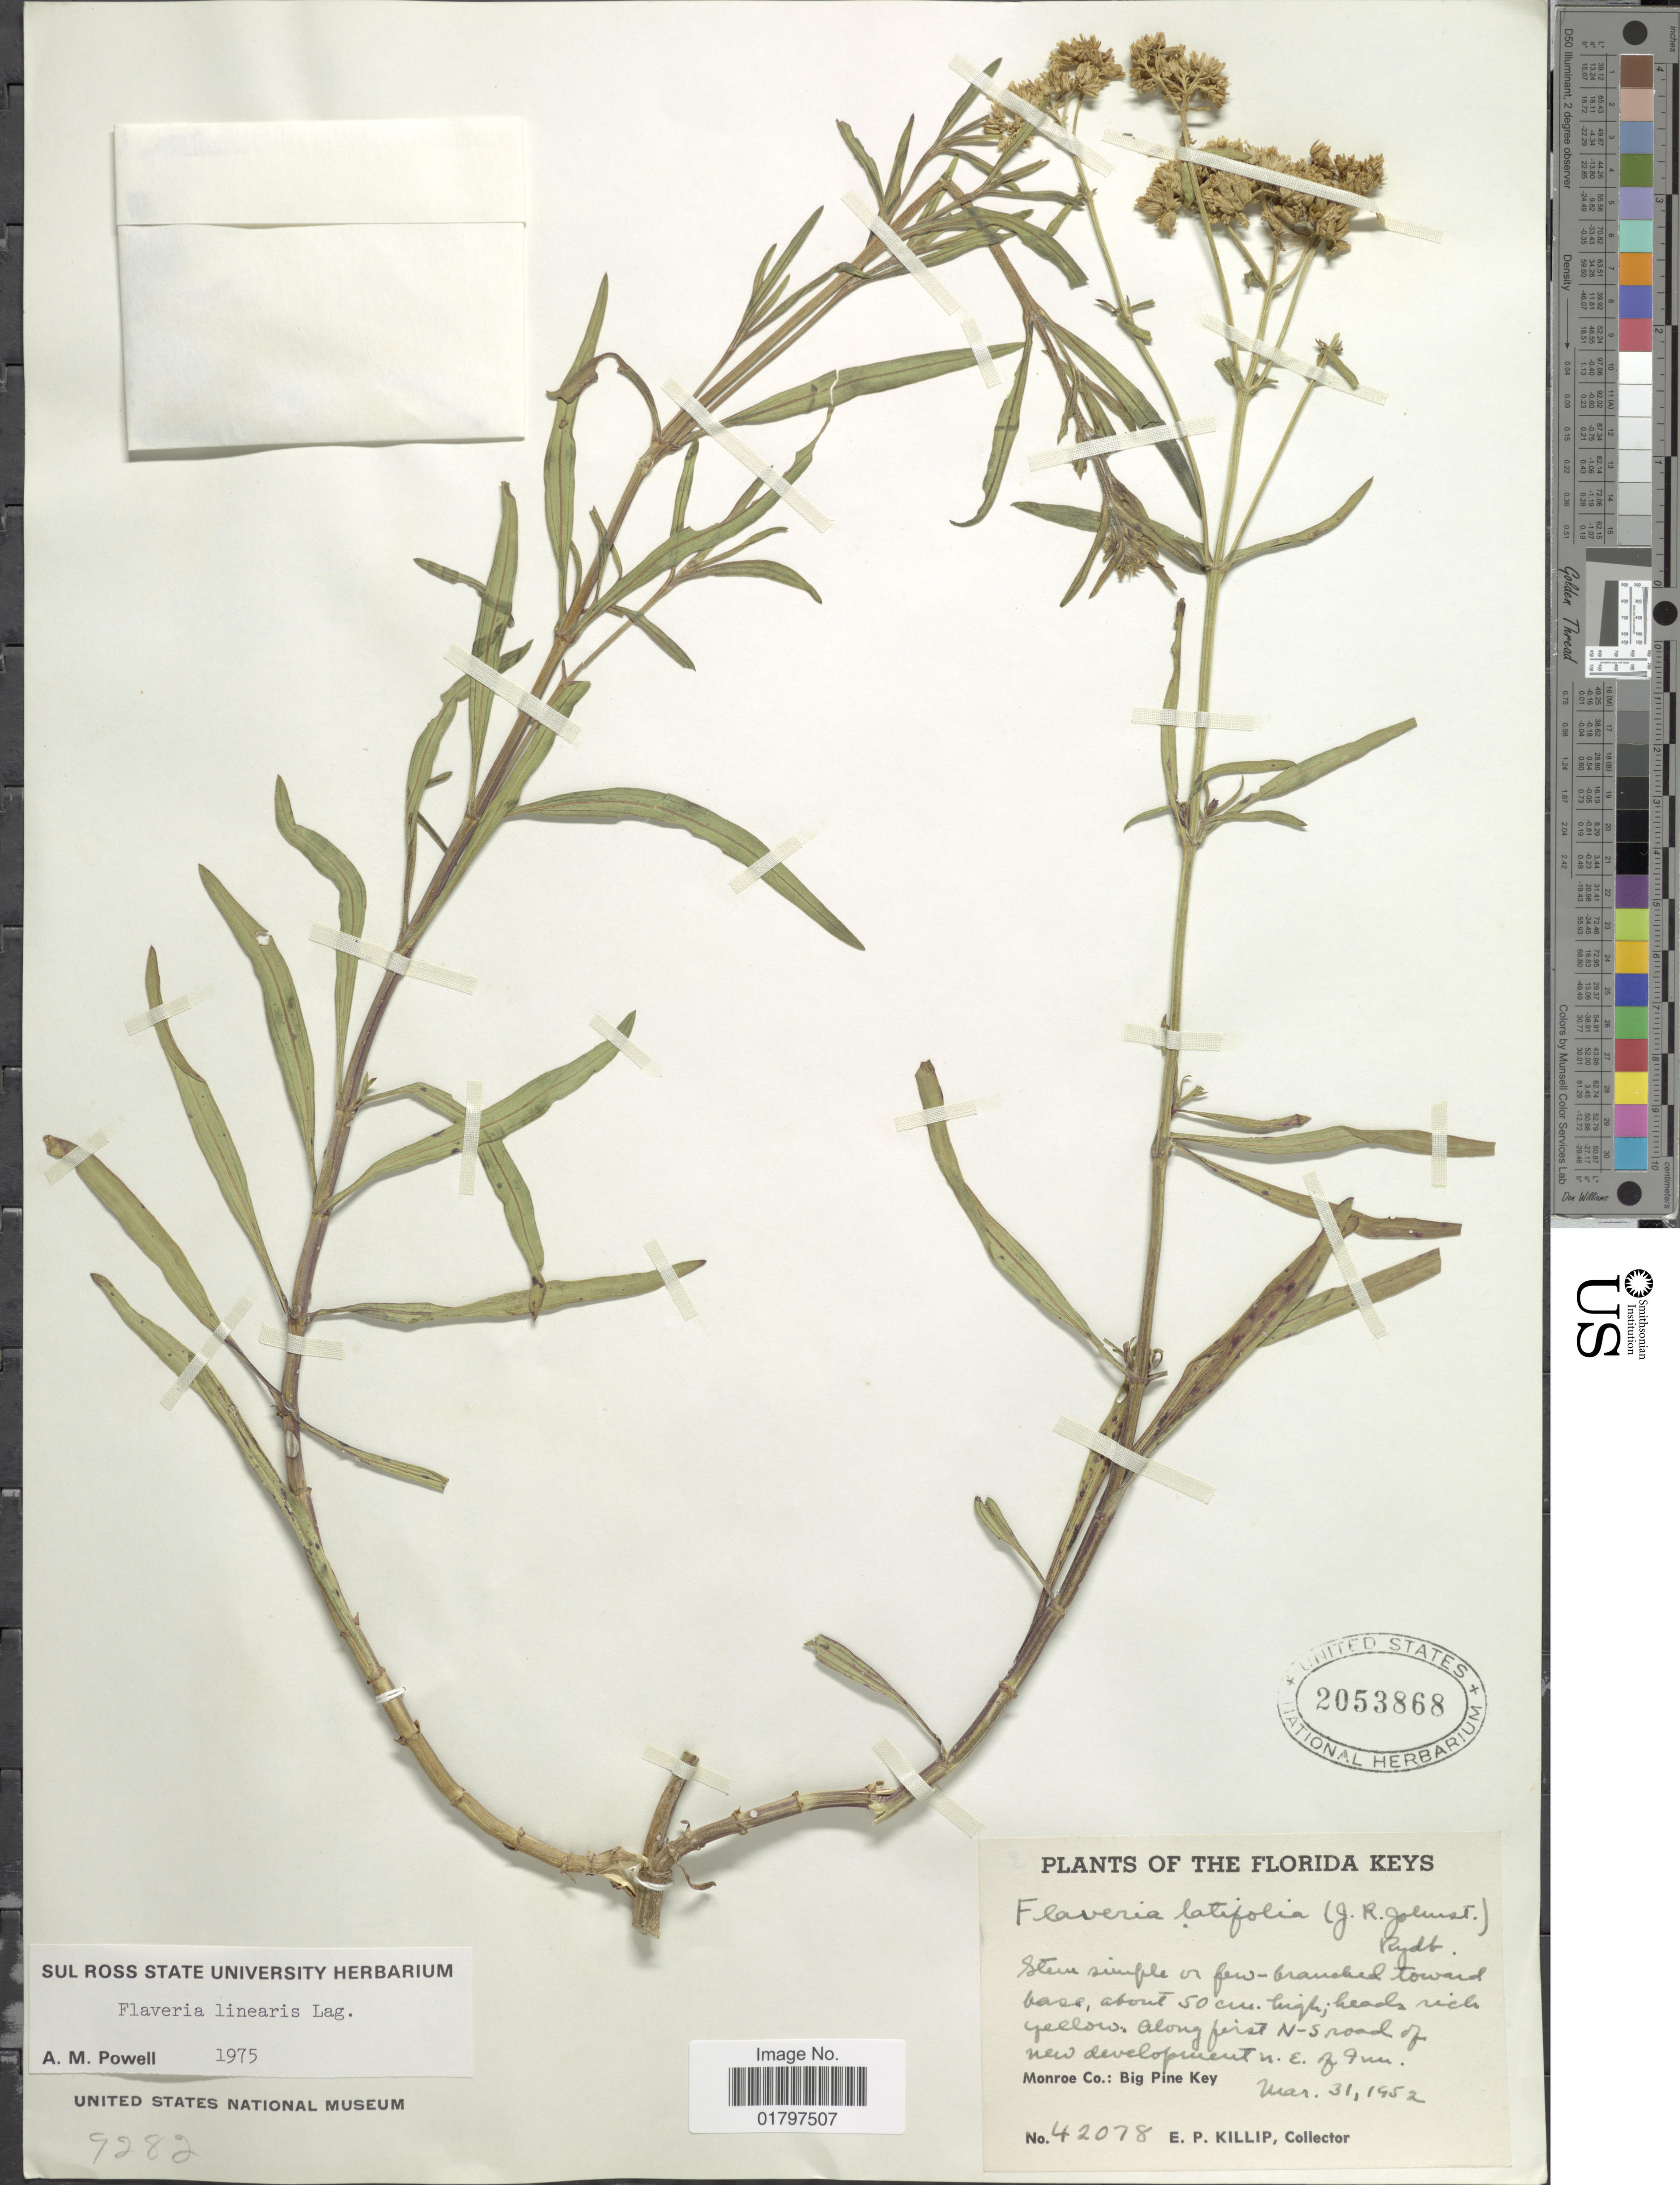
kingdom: Plantae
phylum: Tracheophyta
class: Magnoliopsida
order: Asterales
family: Asteraceae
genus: Flaveria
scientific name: Flaveria linearis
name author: Lag.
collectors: E. P. Killip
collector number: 42078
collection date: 1952-03-31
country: United States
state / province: Florida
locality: Florida Keys. Along first N-S road of new development N.E. of Inn. Monroe Co.: Big Pine Key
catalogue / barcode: US 2053868